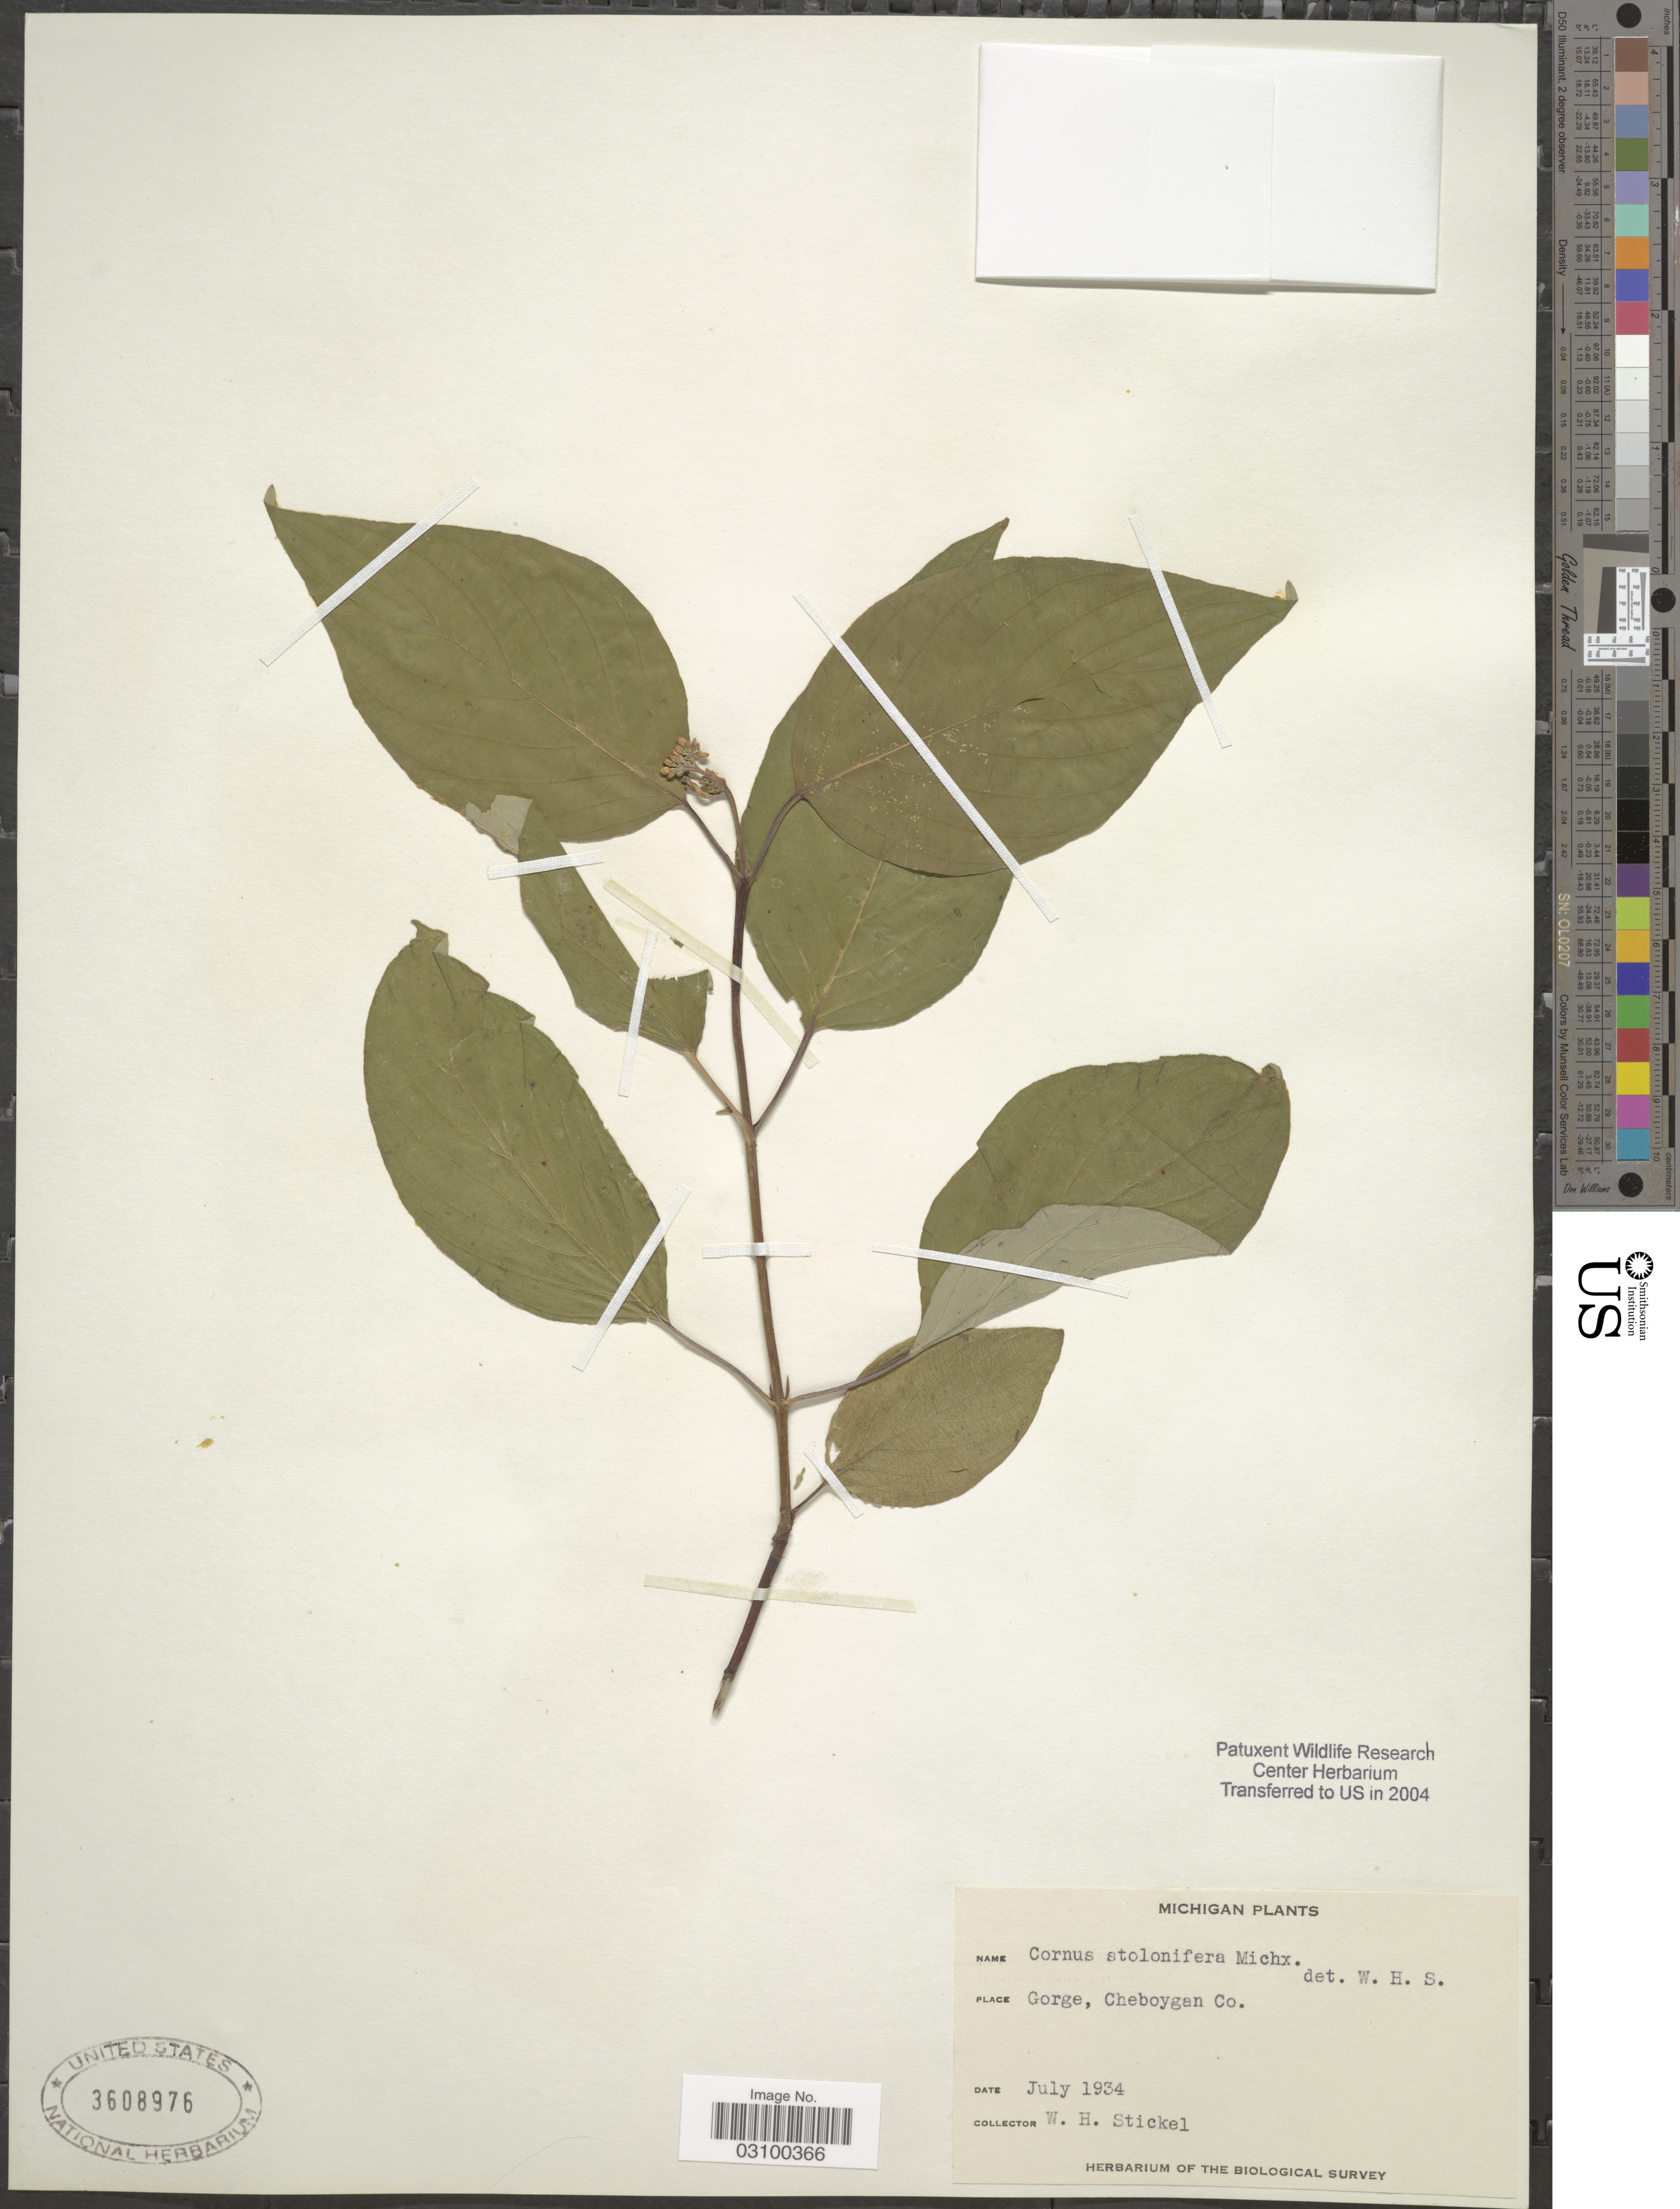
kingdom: Plantae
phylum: Tracheophyta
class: Magnoliopsida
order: Cornales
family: Cornaceae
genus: Cornus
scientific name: Cornus sericea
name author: L.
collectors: W. Stickel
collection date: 1934-07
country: United States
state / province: Michigan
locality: Gorge, Cheboygan Co.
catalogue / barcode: US 3608976